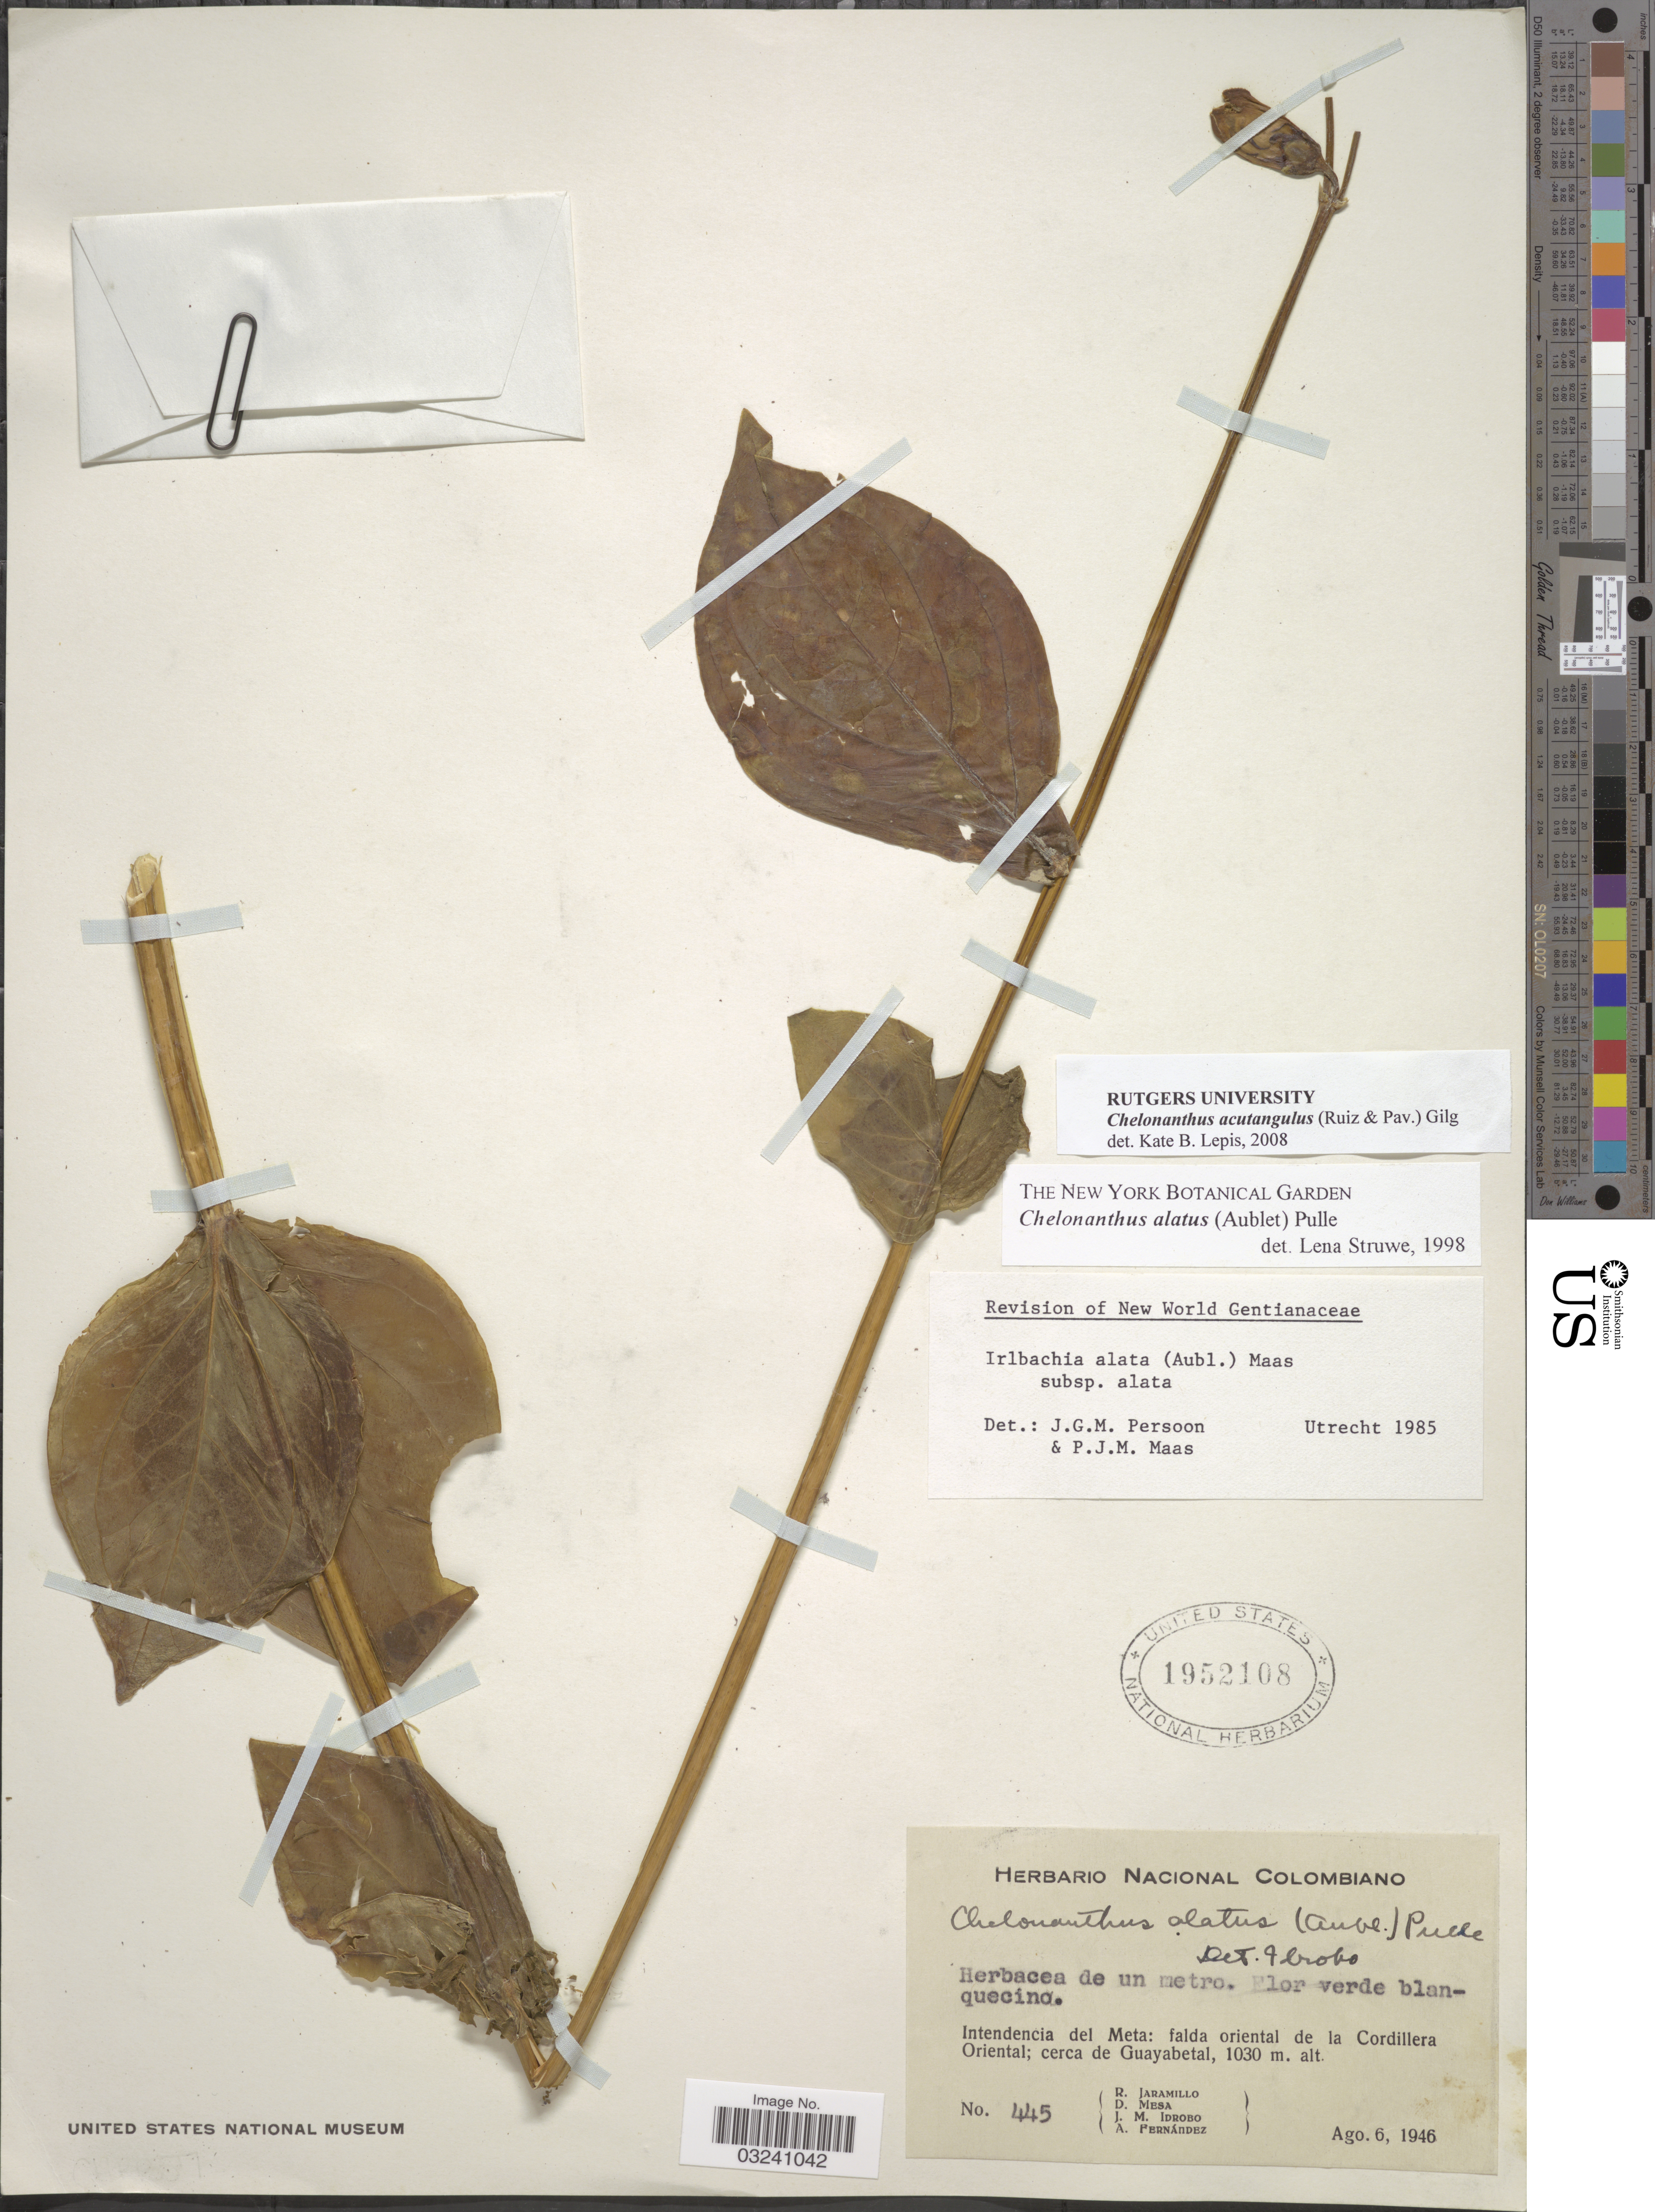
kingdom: Plantae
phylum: Tracheophyta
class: Magnoliopsida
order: Gentianales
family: Gentianaceae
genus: Chelonanthus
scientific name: Chelonanthus acutangulus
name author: (Ruiz & Pav.) Gilg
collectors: R. Jaramillo, D. Mesa, J. M. Idrobo & A. Fernández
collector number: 445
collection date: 1946-08-06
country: Colombia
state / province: Meta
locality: Intendencia del Meta: falda oriental de la Cordillera Oriental; cerca de Guayabetal.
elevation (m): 1030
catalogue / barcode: US 1952108